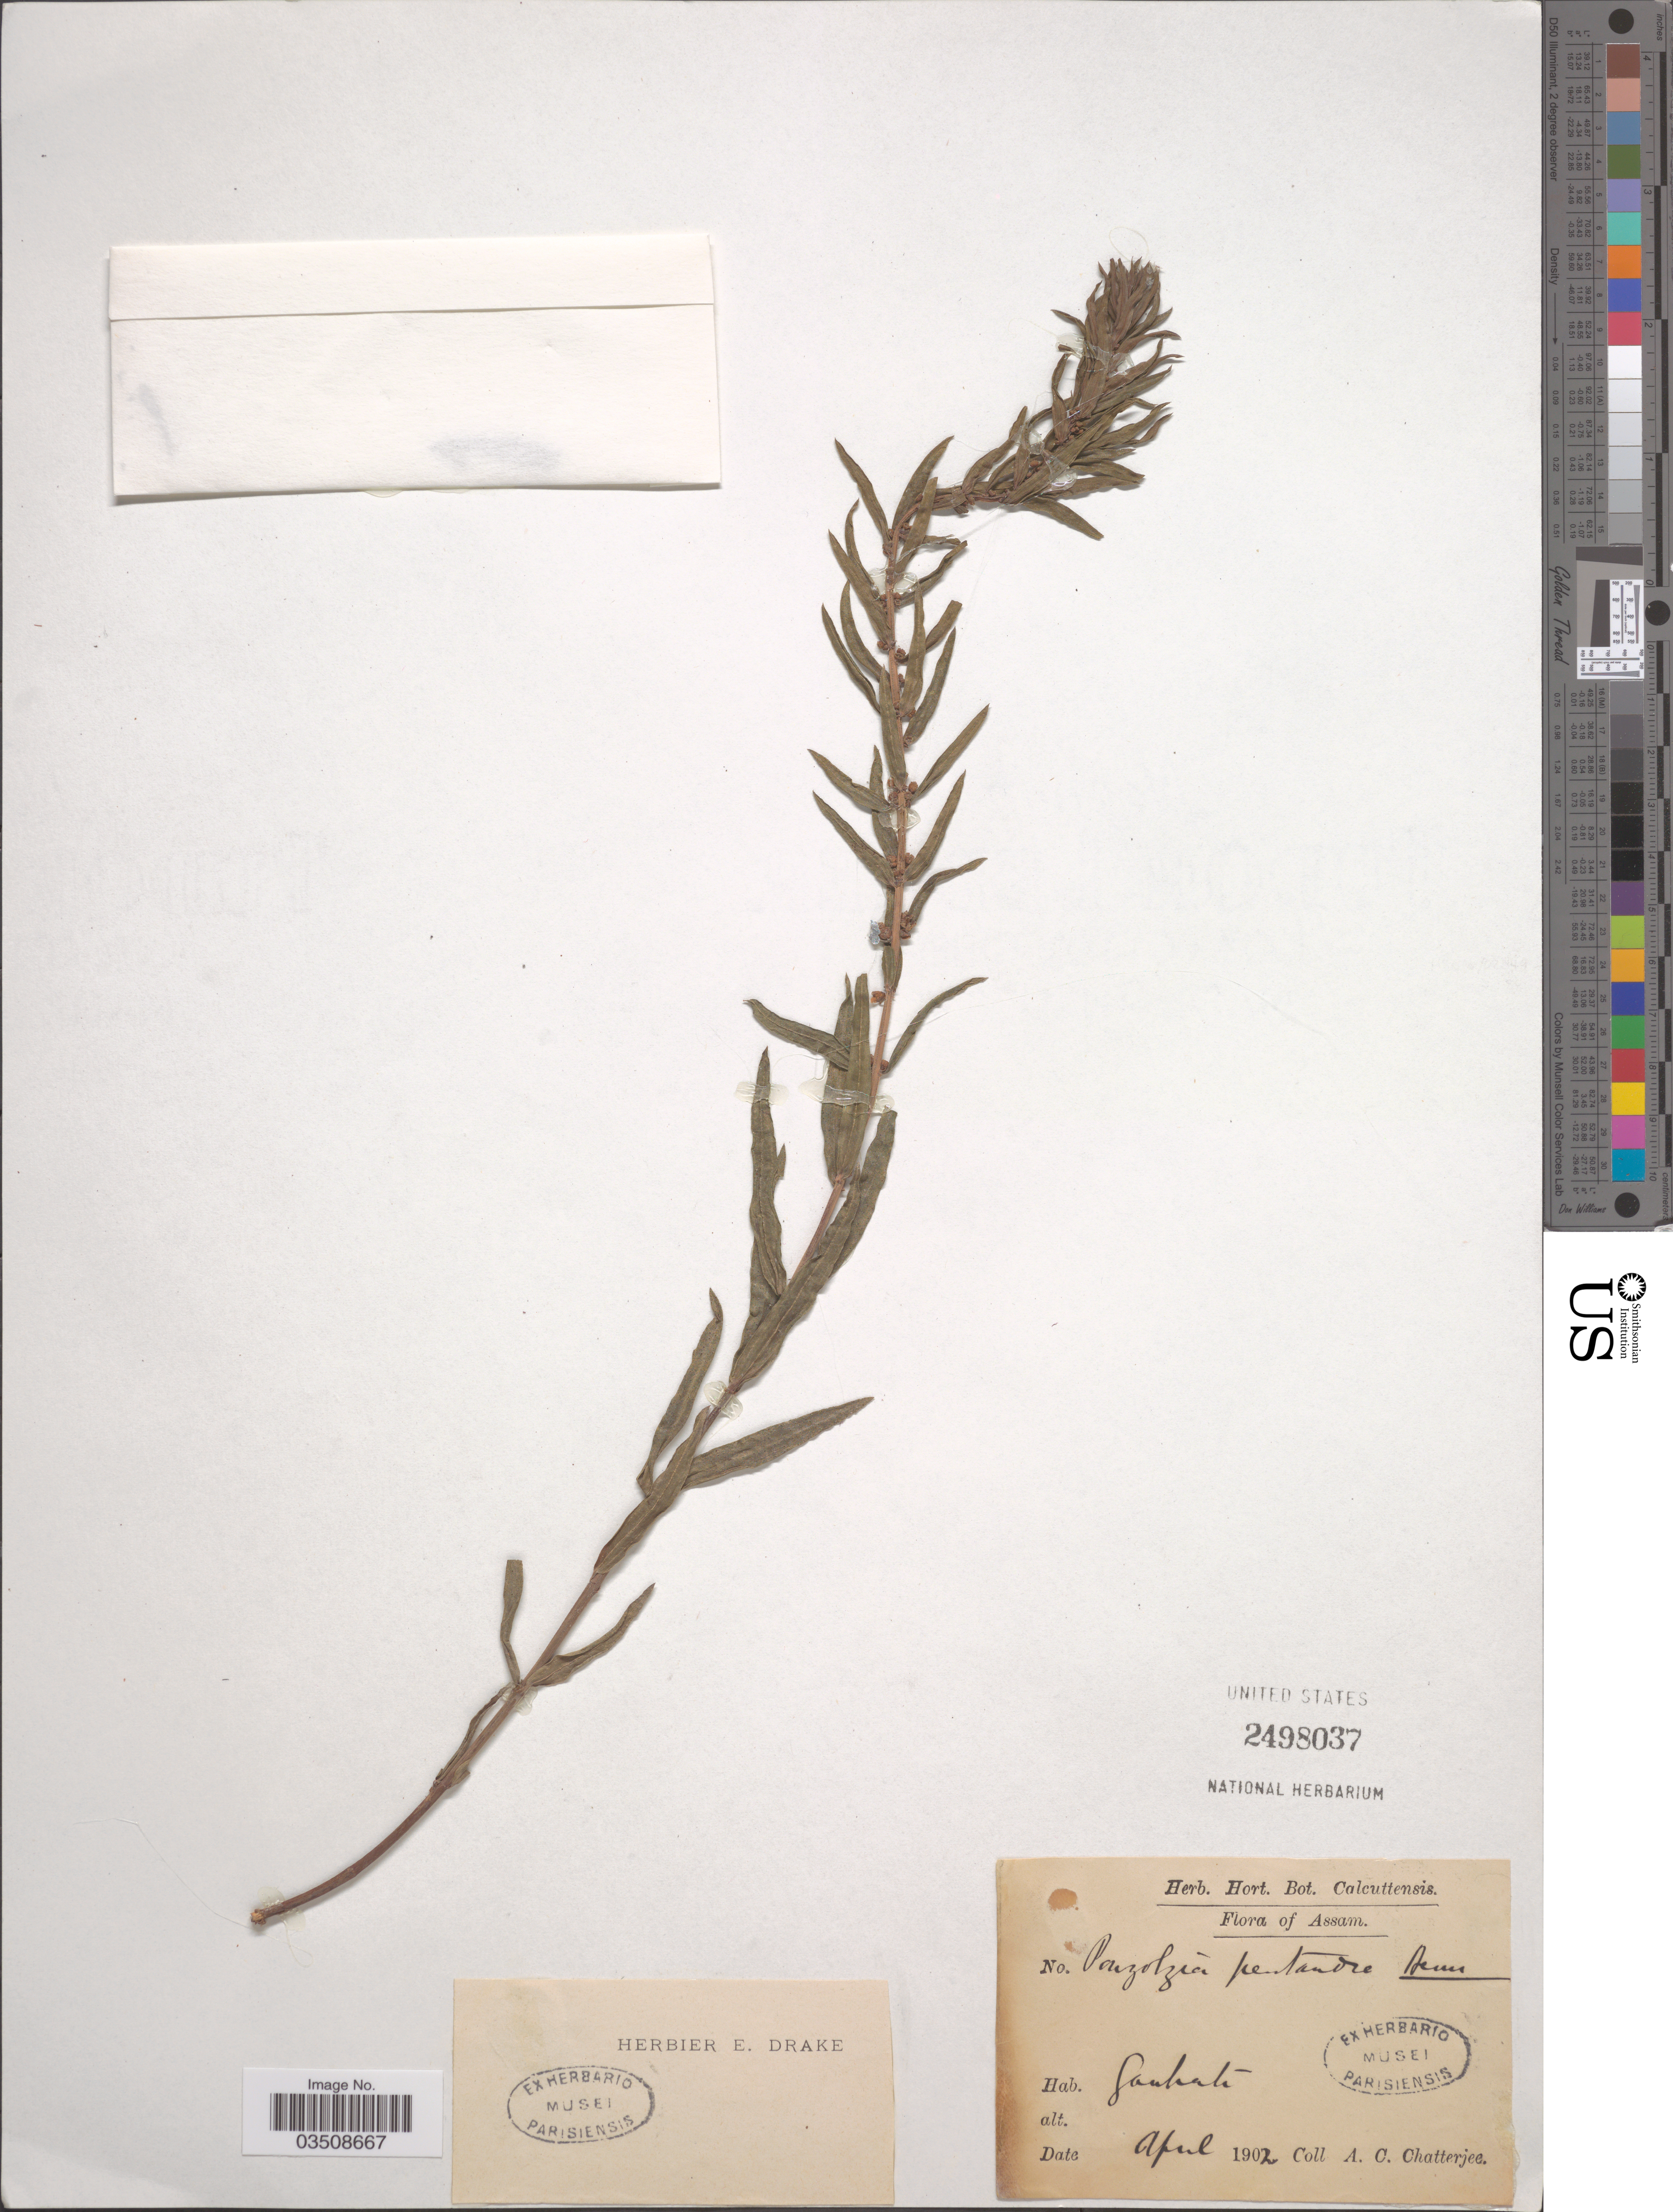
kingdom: Plantae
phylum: Tracheophyta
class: Magnoliopsida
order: Rosales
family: Urticaceae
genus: Gonostegia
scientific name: Gonostegia pentandra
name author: (Roxb.) Miq.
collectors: A. Chatterjee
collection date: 1902-04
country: India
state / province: Assam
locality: Gauhati.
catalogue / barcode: US 2498037